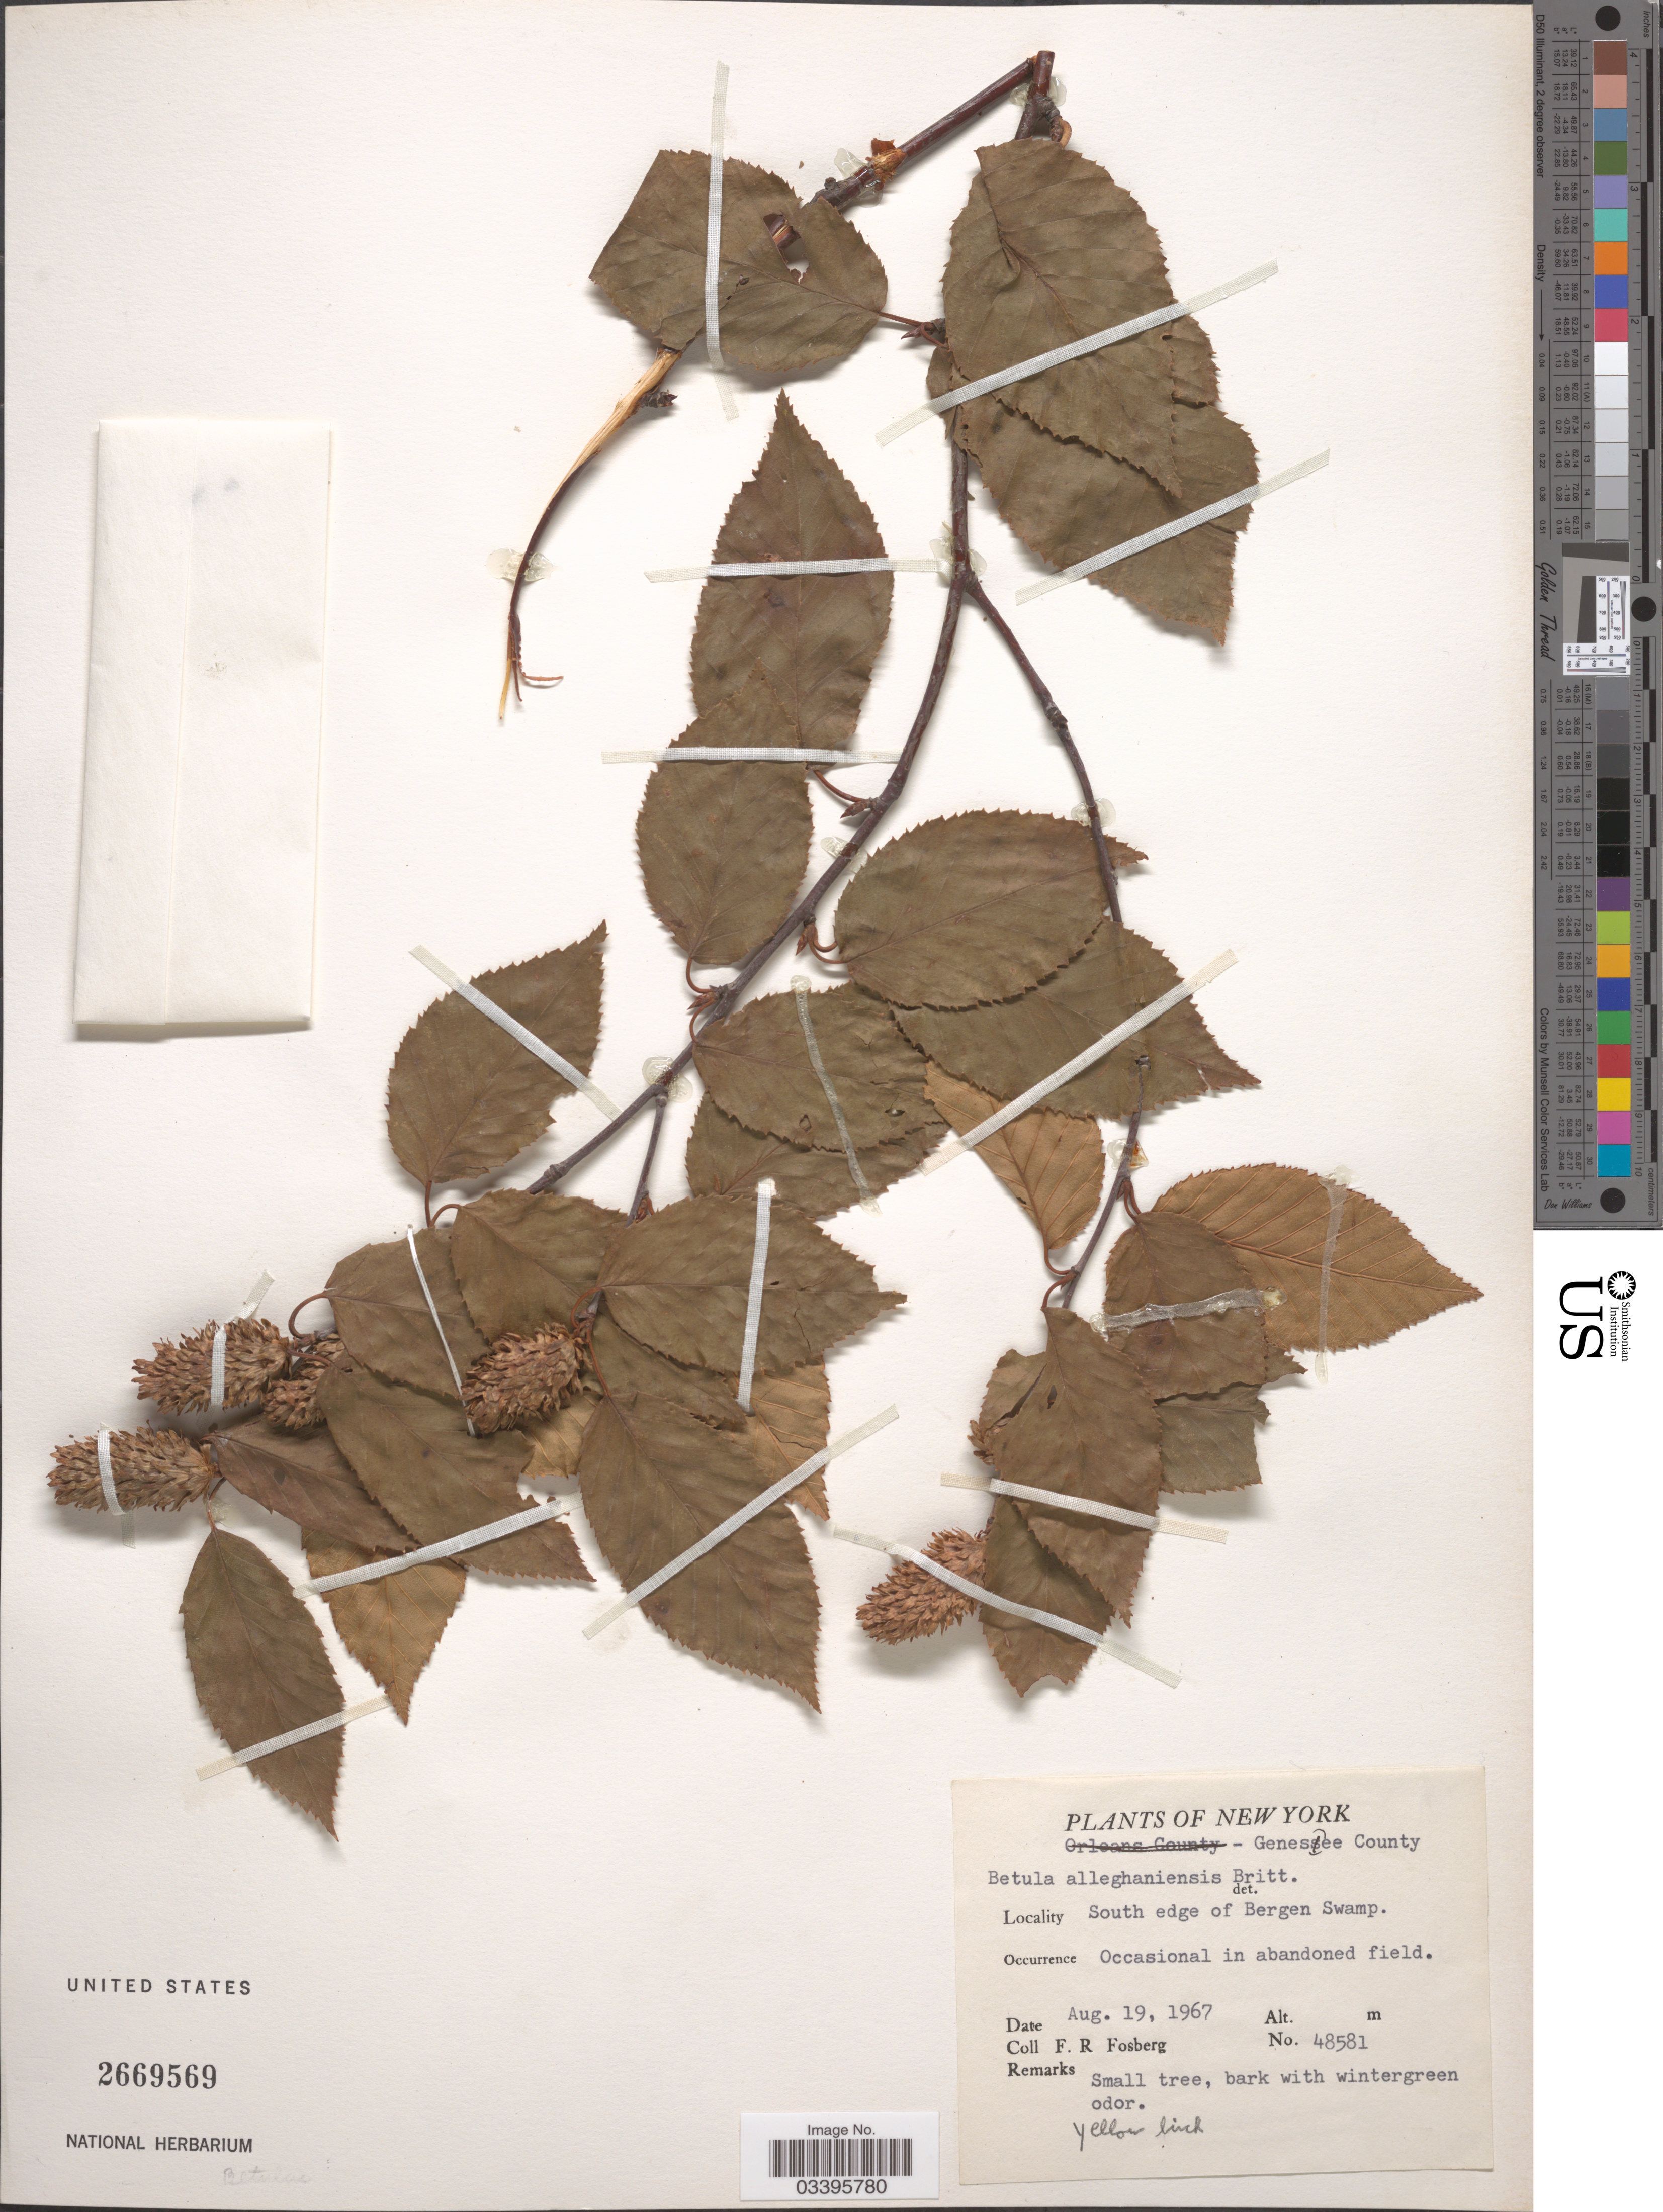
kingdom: Plantae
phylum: Tracheophyta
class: Magnoliopsida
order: Fagales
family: Betulaceae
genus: Betula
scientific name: Betula lutea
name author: F. Michx.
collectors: F. R. Fosberg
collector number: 48581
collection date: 1967-08-19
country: United States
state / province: New York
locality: Genesee County. South edge of Bergen Swamp.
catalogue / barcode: US 2669569